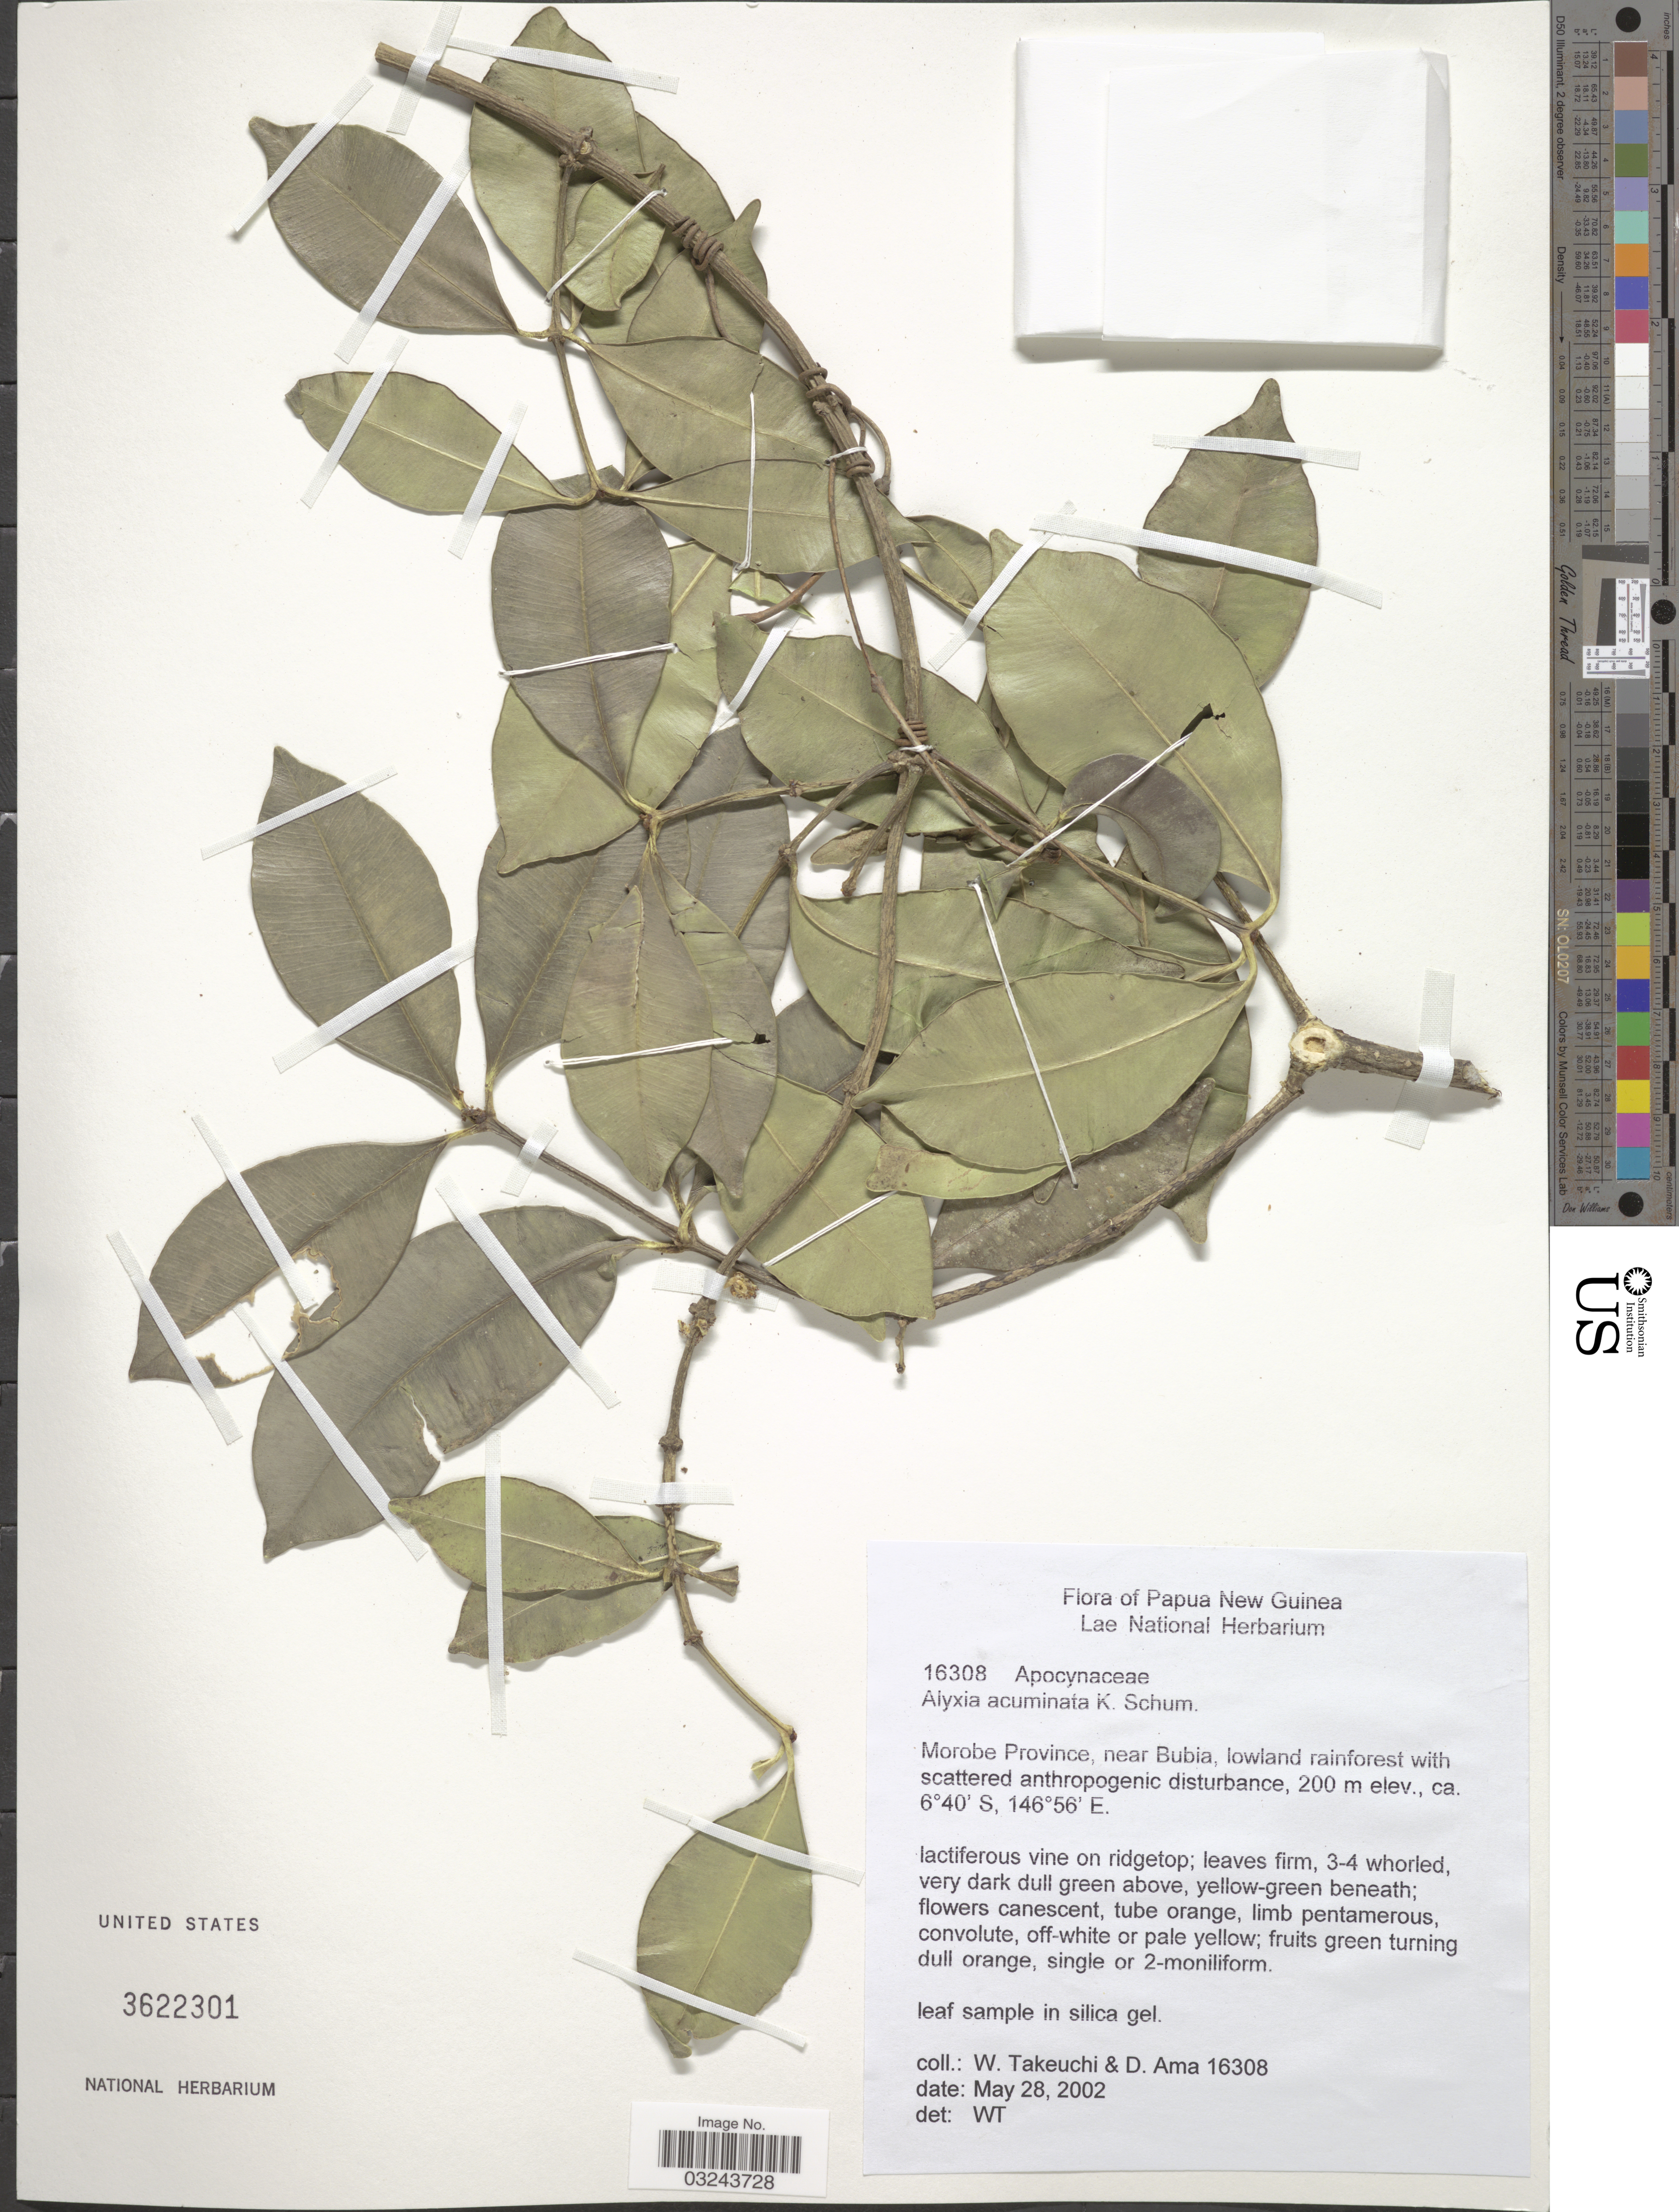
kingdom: Plantae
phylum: Tracheophyta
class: Magnoliopsida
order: Gentianales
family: Apocynaceae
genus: Alyxia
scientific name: Alyxia acuminata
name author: K. Schum.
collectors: W. Takeuchi & D. Ama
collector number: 16308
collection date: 2002-05-28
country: Papua New Guinea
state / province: Morobe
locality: Near Bubia.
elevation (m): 200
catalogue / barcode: US 3622301